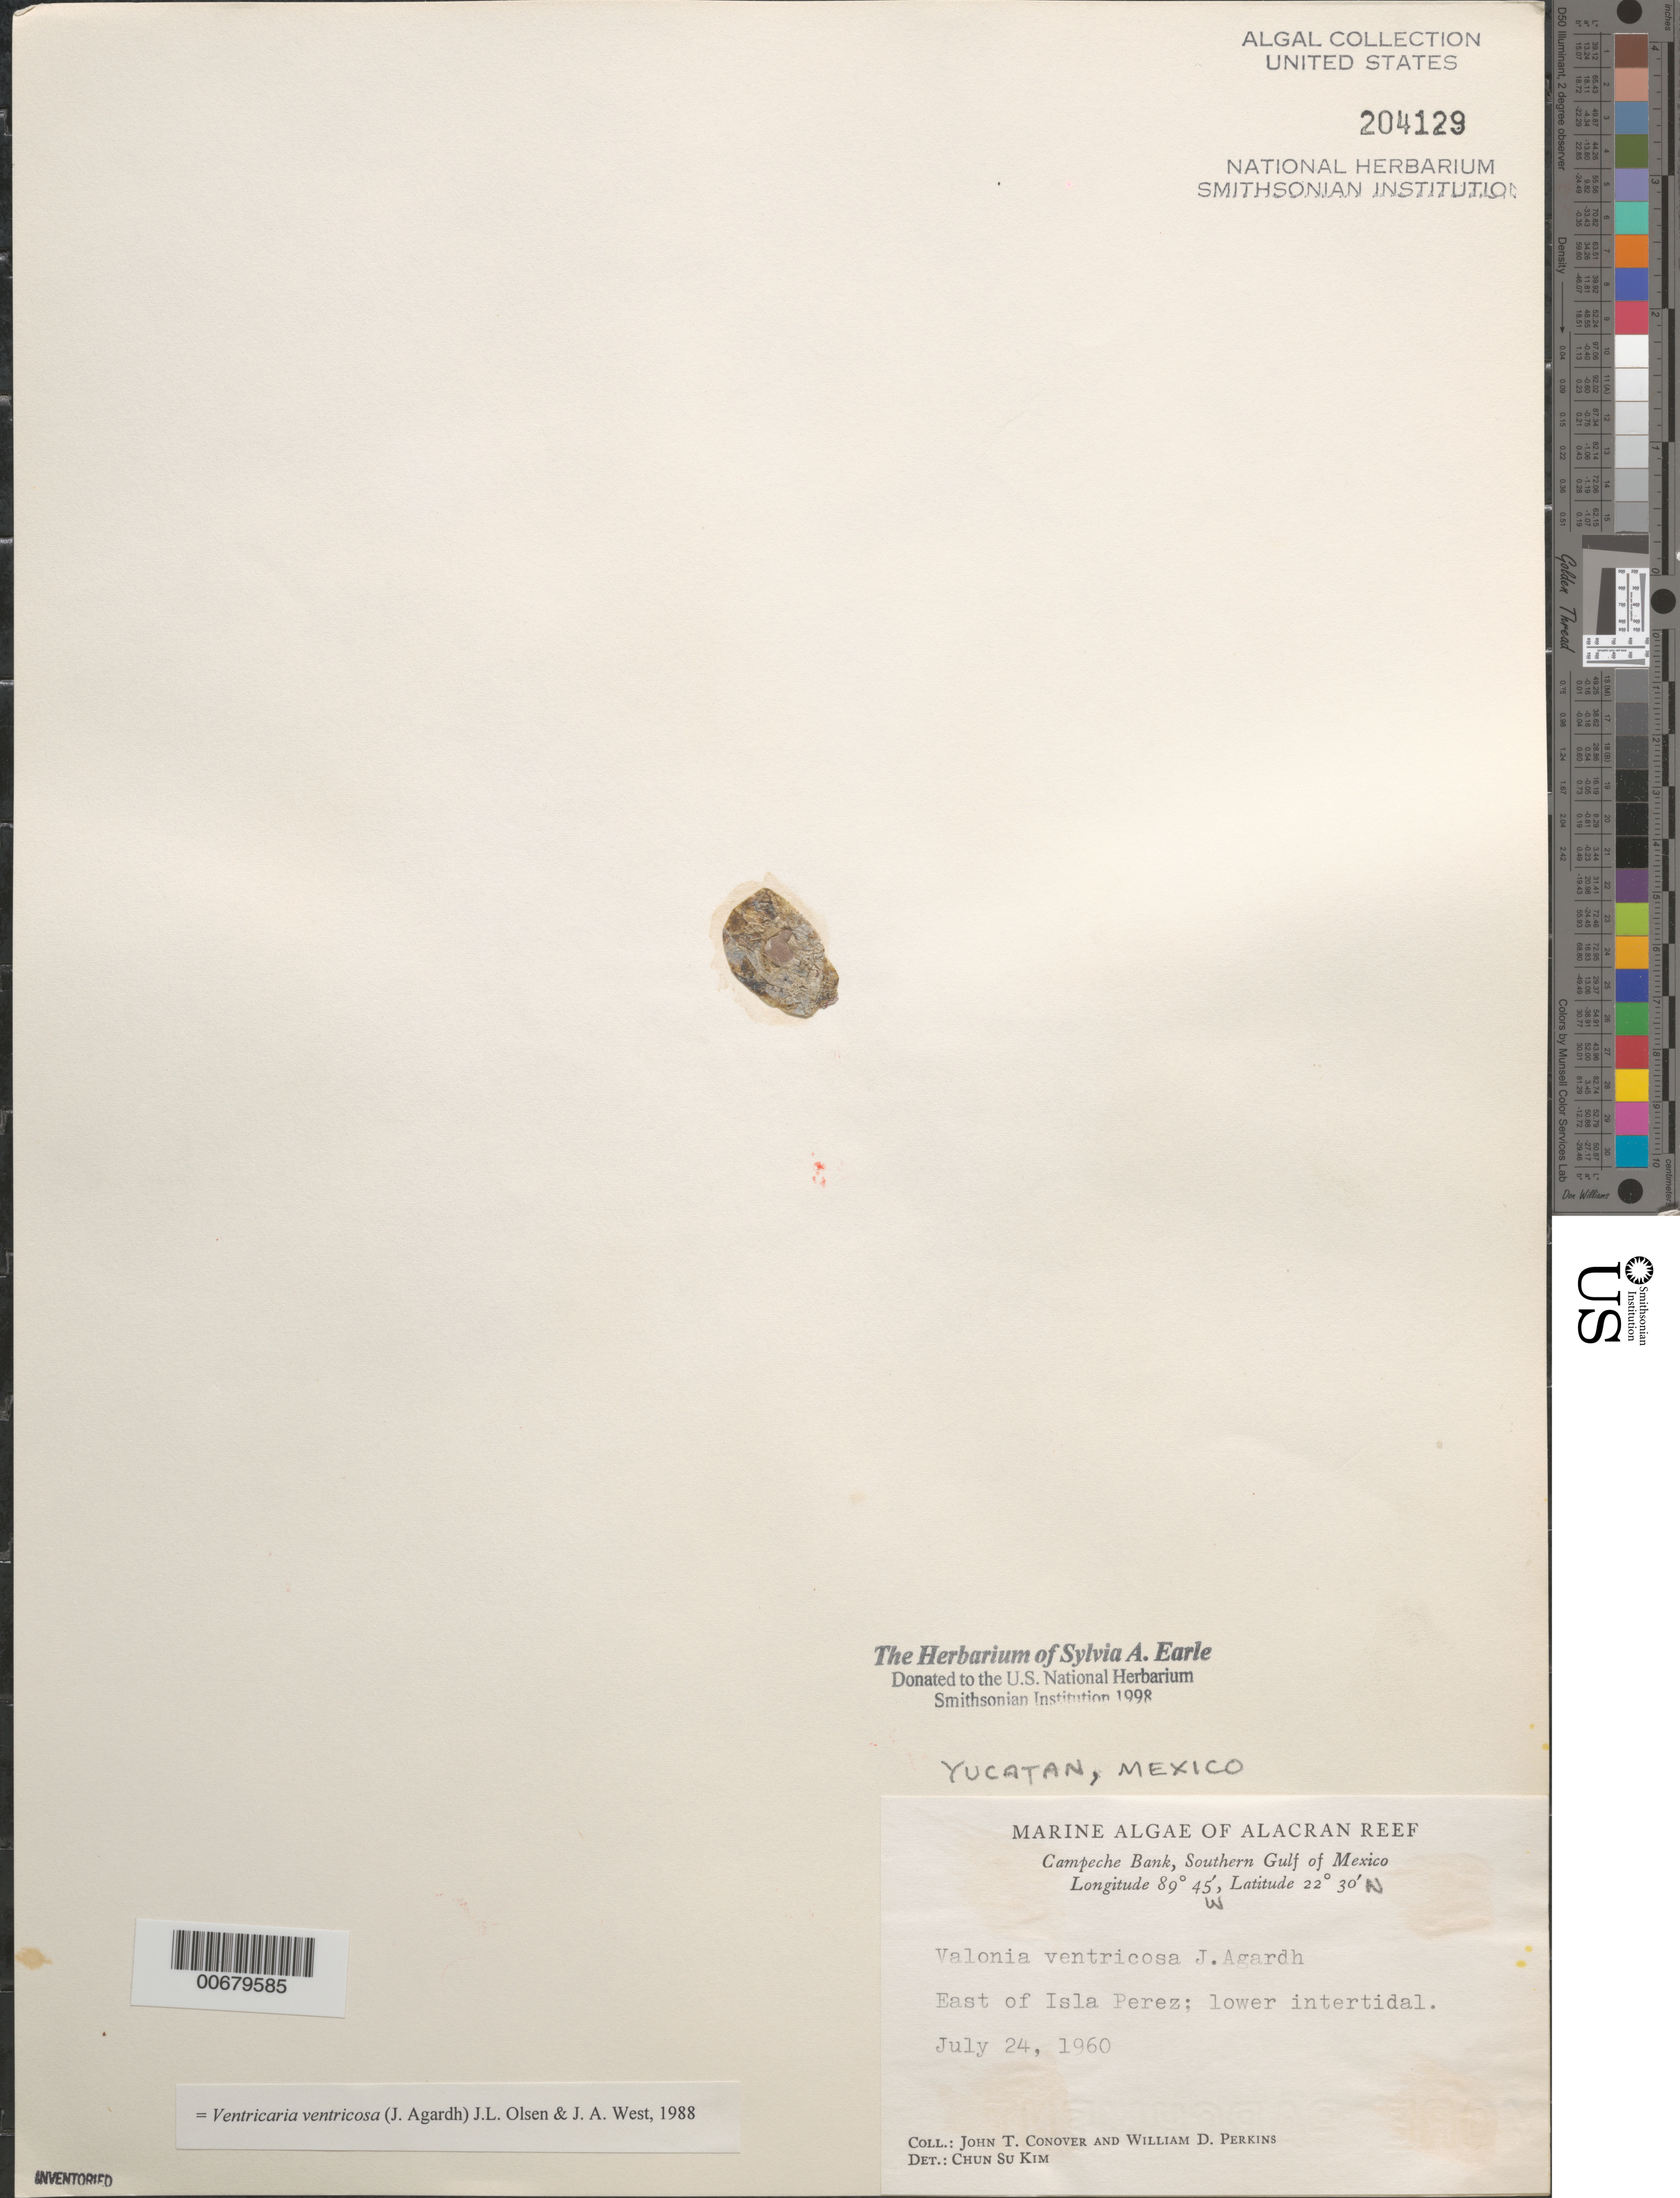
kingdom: Plantae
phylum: Chlorophyta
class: Ulvophyceae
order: Siphonocladales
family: Valoniaceae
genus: Valonia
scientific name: Valonia ventricosa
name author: J. Agardh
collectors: J. T. Conover & W. D. Perkins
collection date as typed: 24 Jul 1960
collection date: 1960-07-24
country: Mexico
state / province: Yucatan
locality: Alacran Reef, east of Isla Perez, Campeche Bank, southern Gulf of Mexico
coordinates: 22 30' N, 84 45' W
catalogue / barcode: US 204129